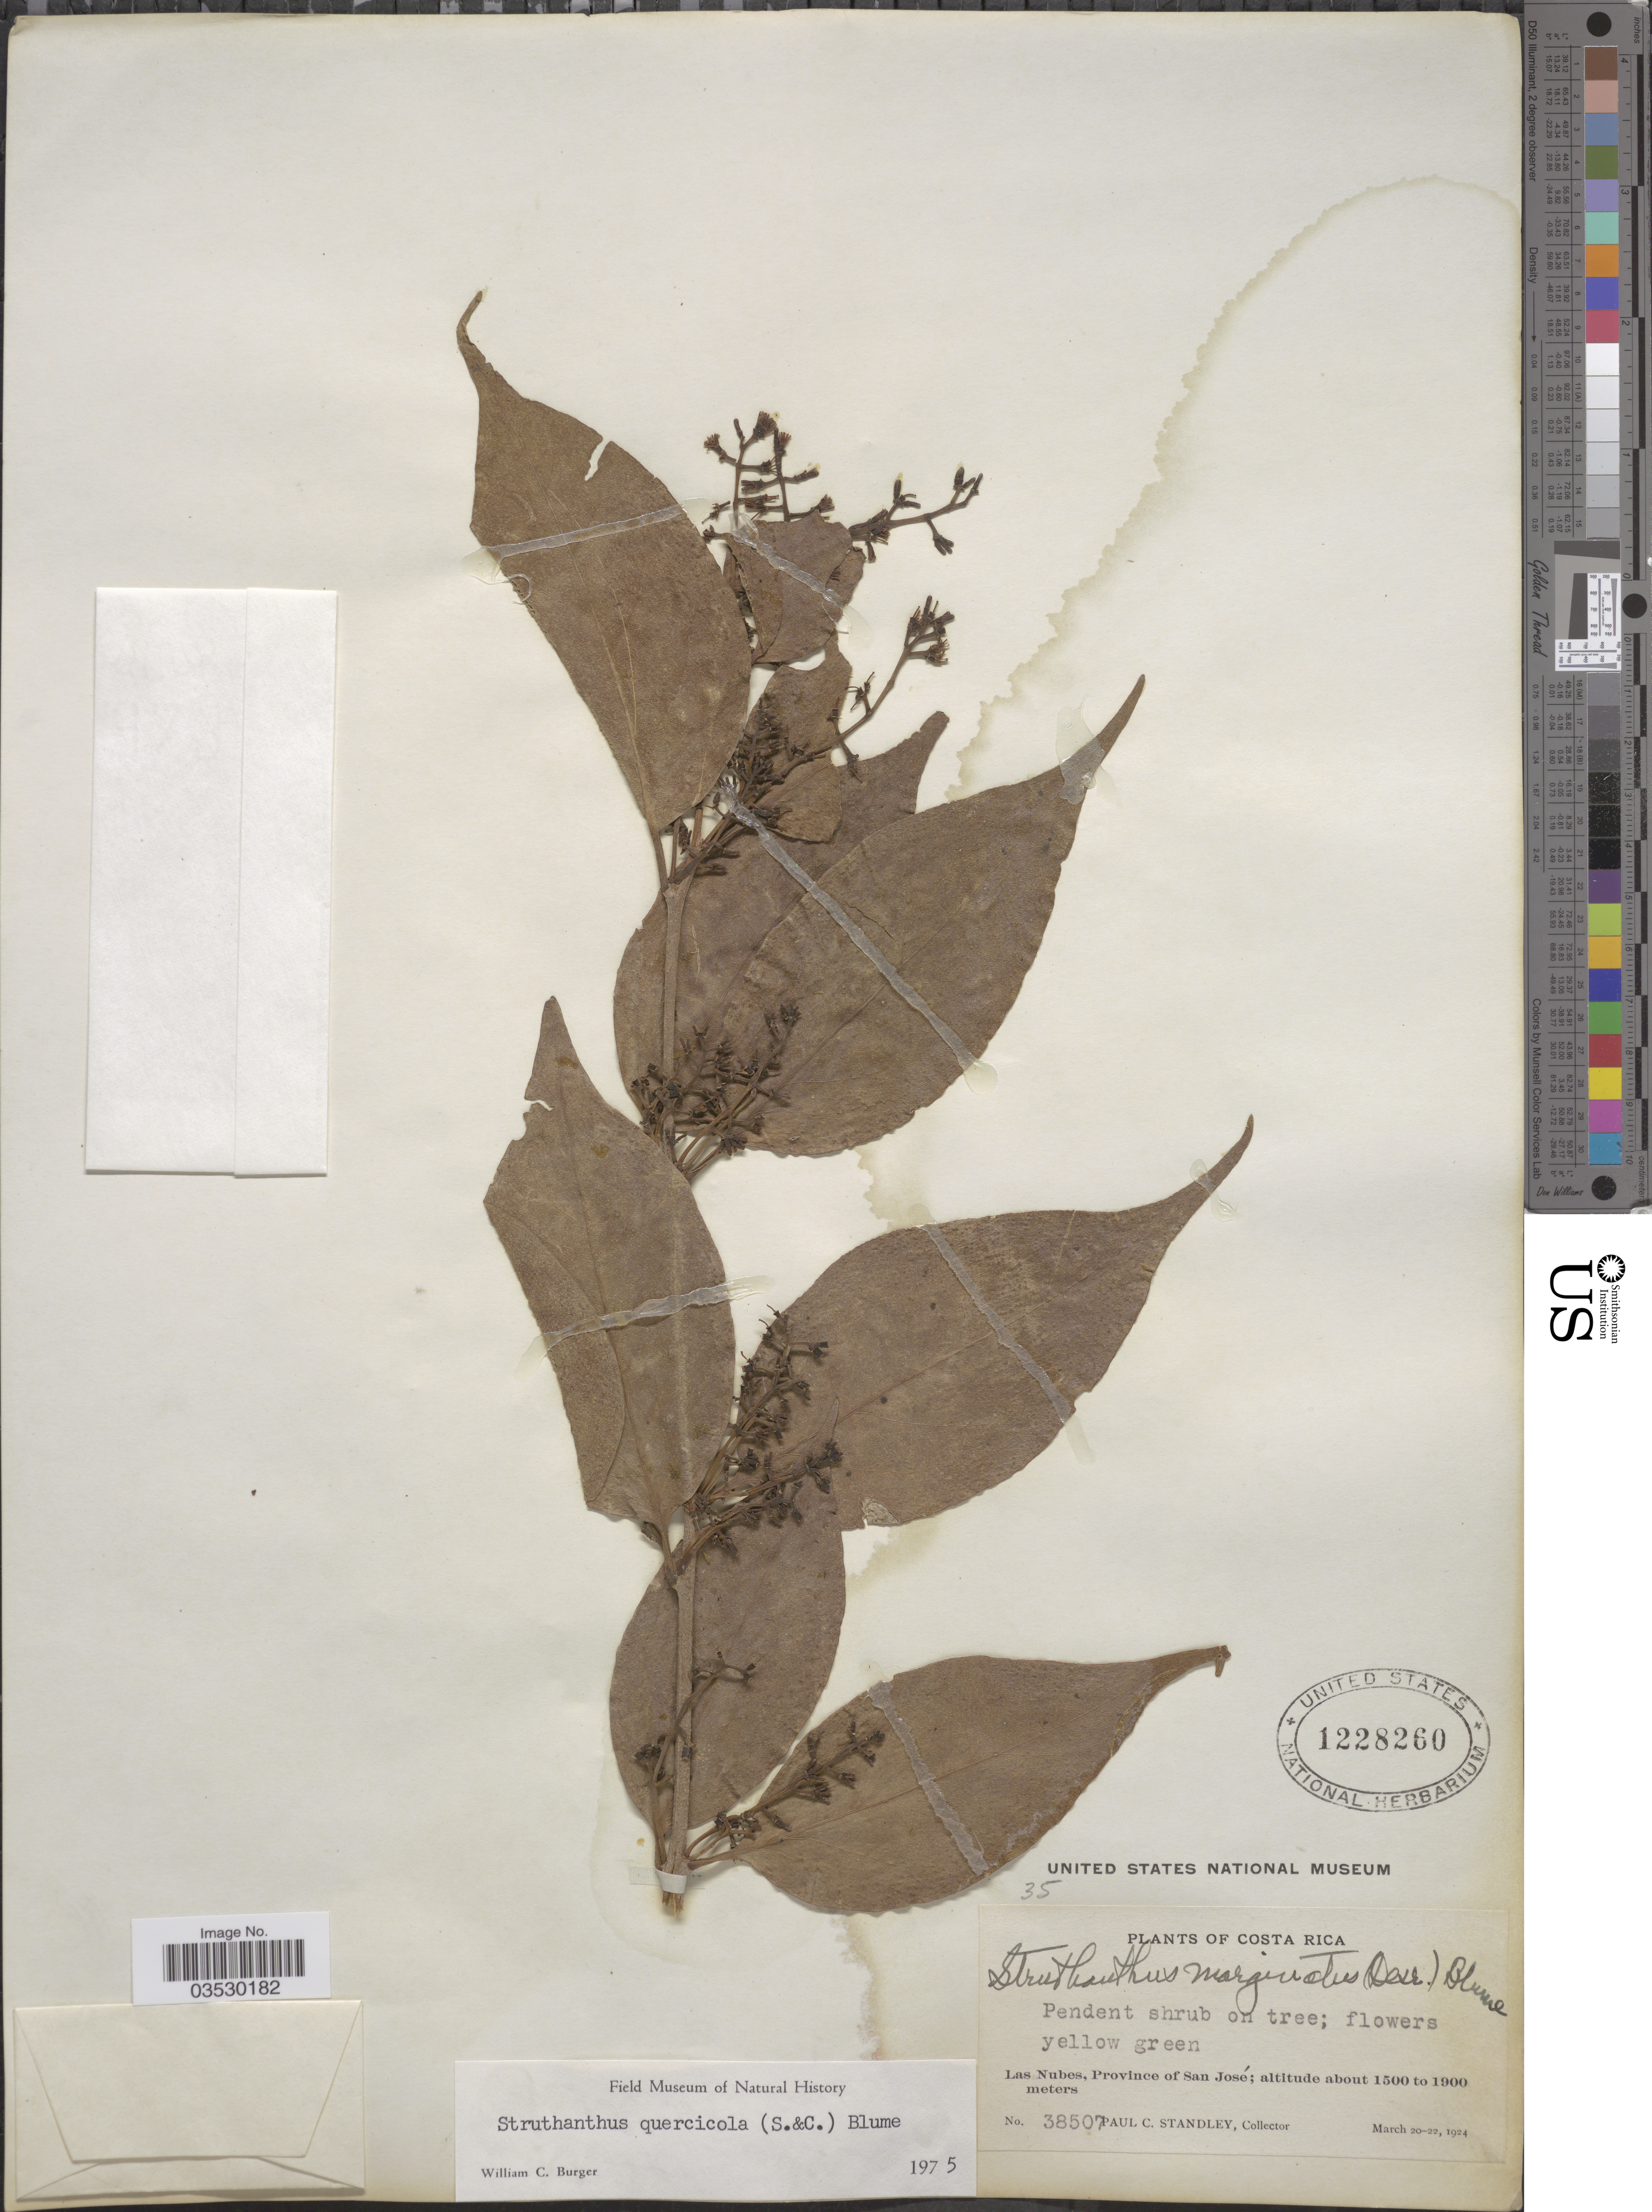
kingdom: Plantae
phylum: Tracheophyta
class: Magnoliopsida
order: Santalales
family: Loranthaceae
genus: Struthanthus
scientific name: Struthanthus quercicola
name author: (Kuijt) Cham. & Schltr.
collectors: P. C. Standley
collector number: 38507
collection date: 1924-03-20/1924-03-22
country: Costa Rica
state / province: San José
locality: Las Nubes.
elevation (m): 1500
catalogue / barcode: US 1228260